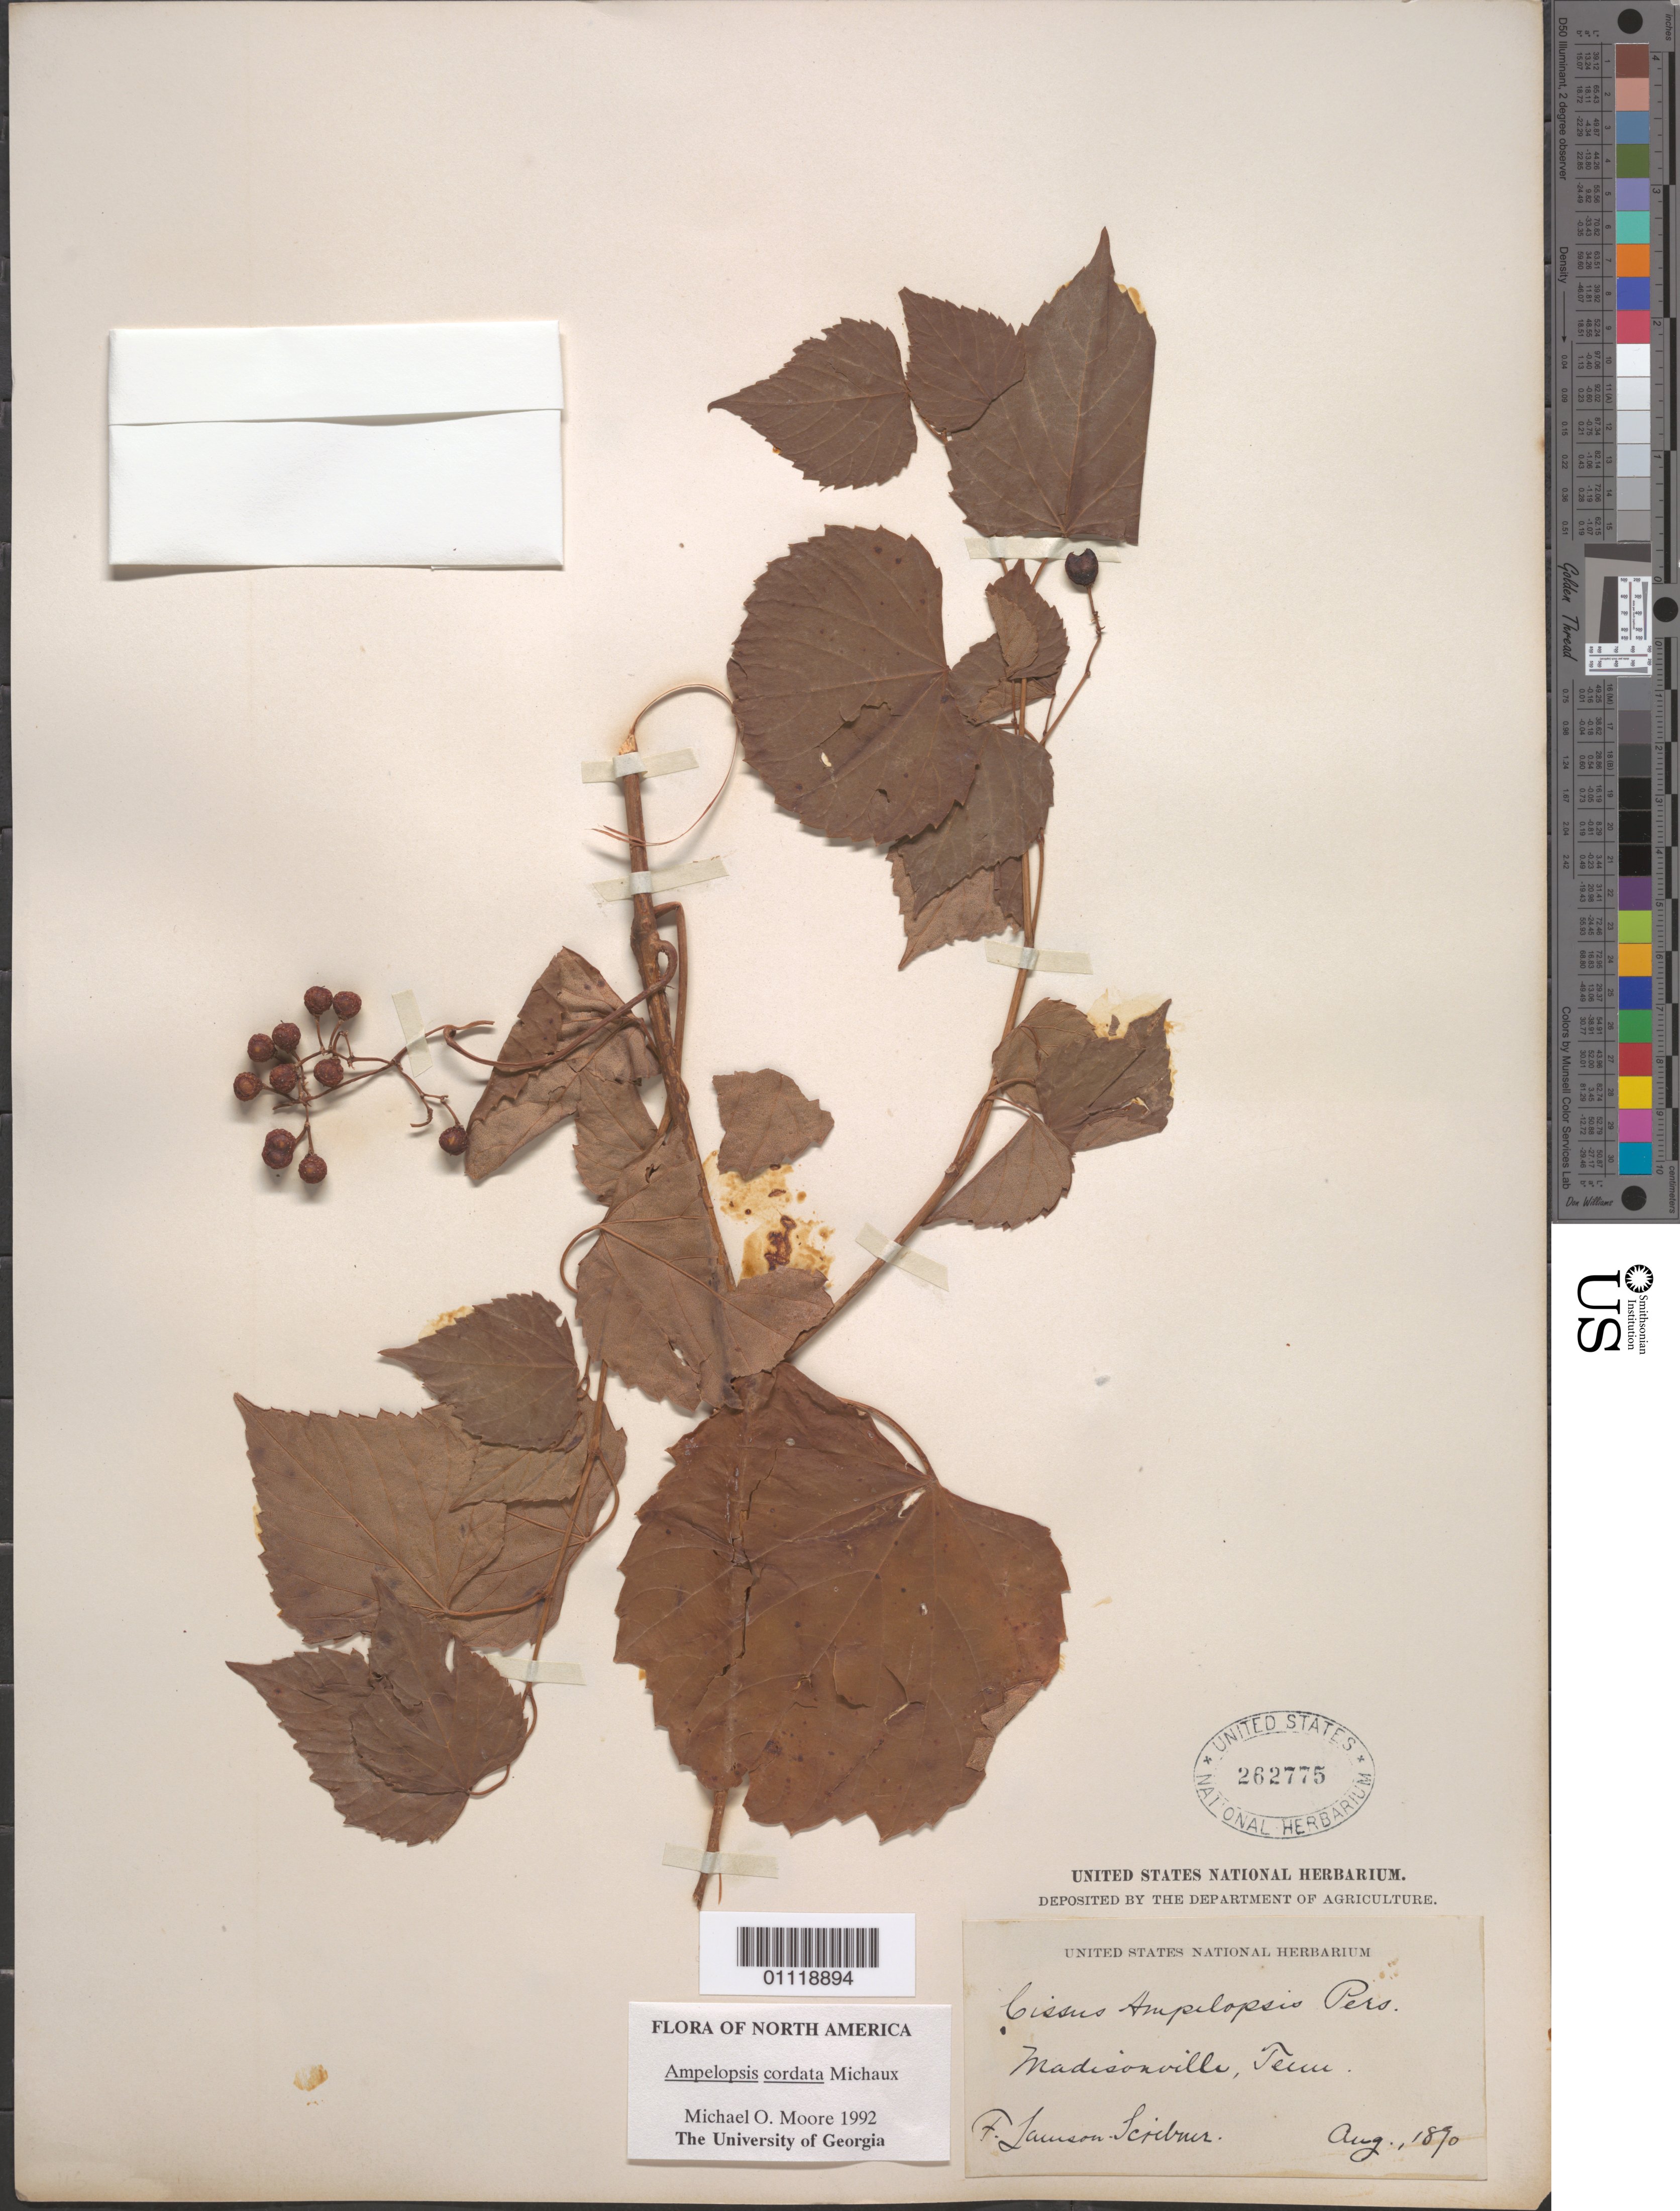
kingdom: Plantae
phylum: Tracheophyta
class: Magnoliopsida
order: Vitales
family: Vitaceae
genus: Ampelopsis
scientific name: Ampelopsis cordata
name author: Michx.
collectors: U.S. Department of Agriculture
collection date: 1870-08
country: United States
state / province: Tennessee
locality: Madisonville.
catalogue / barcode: US 262775